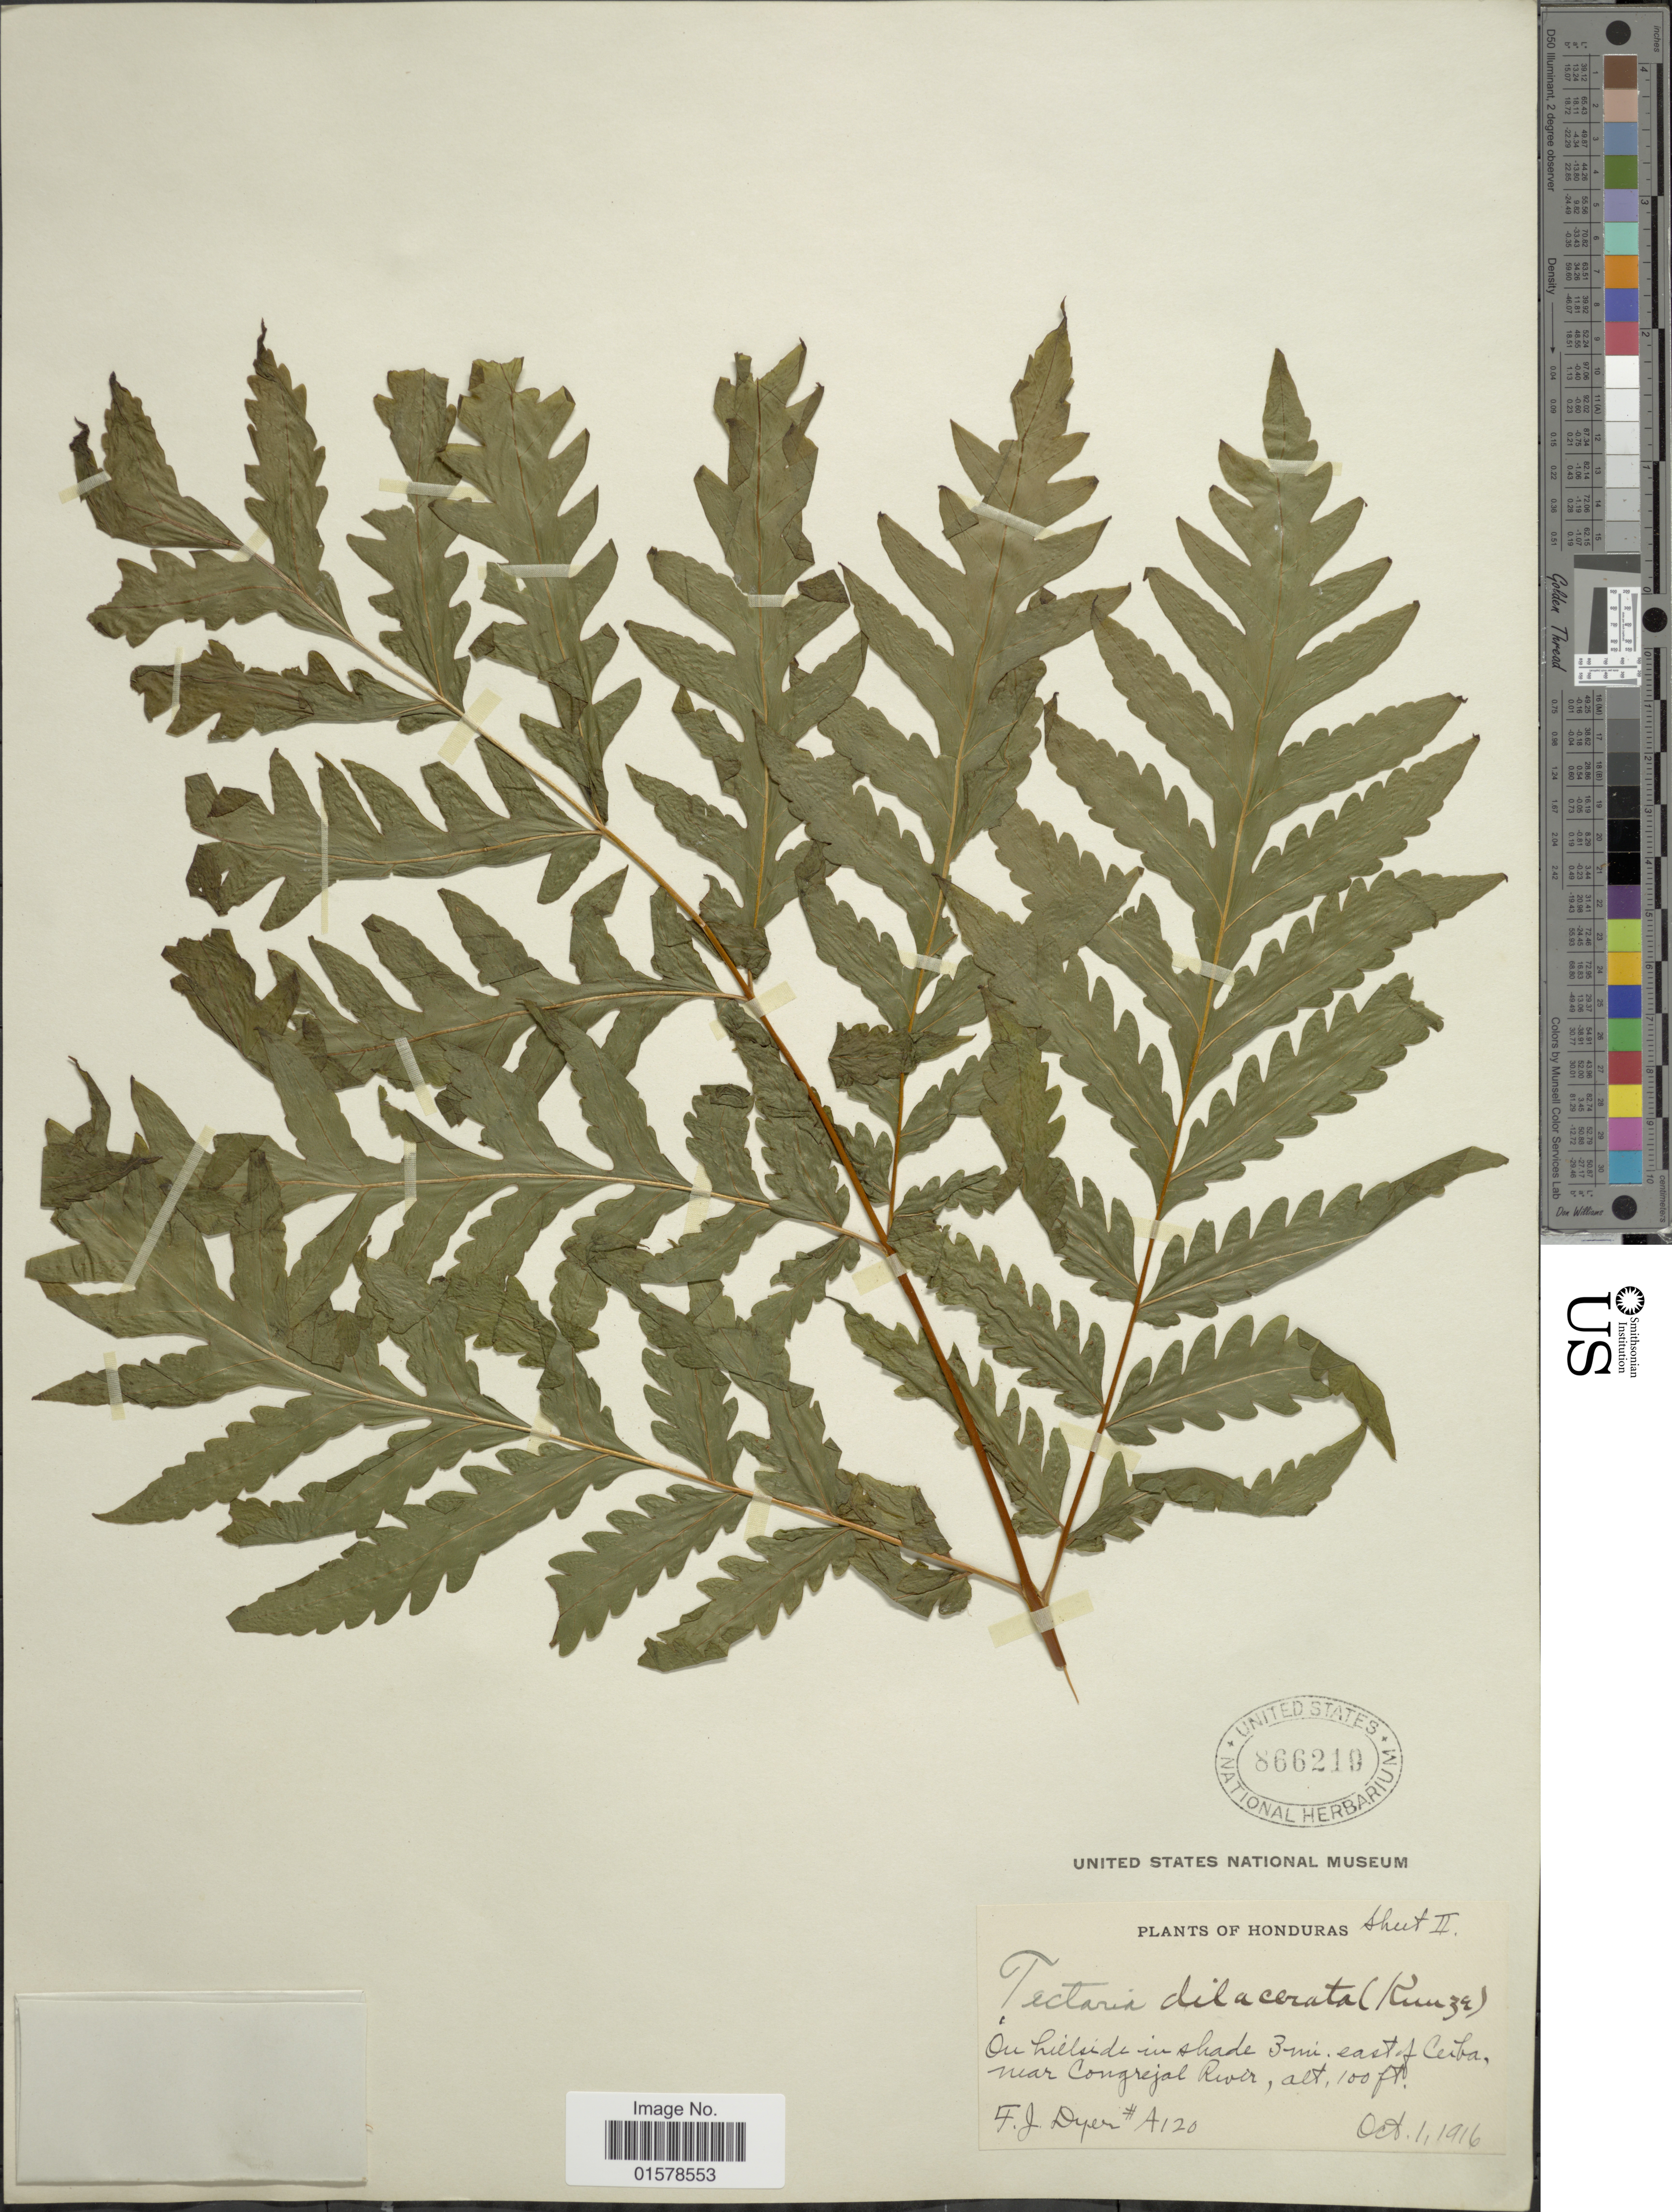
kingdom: Plantae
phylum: Tracheophyta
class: Polypodiopsida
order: Polypodiales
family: Tectariaceae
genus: Tectaria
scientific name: Tectaria mexicana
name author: (Fée) C.V. Morton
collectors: F. J. Dyer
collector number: A120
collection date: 1916-10-01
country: Honduras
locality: On hillside in shade 3 i, east of Ceiba, near COngrejal RIver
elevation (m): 30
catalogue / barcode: US 866219